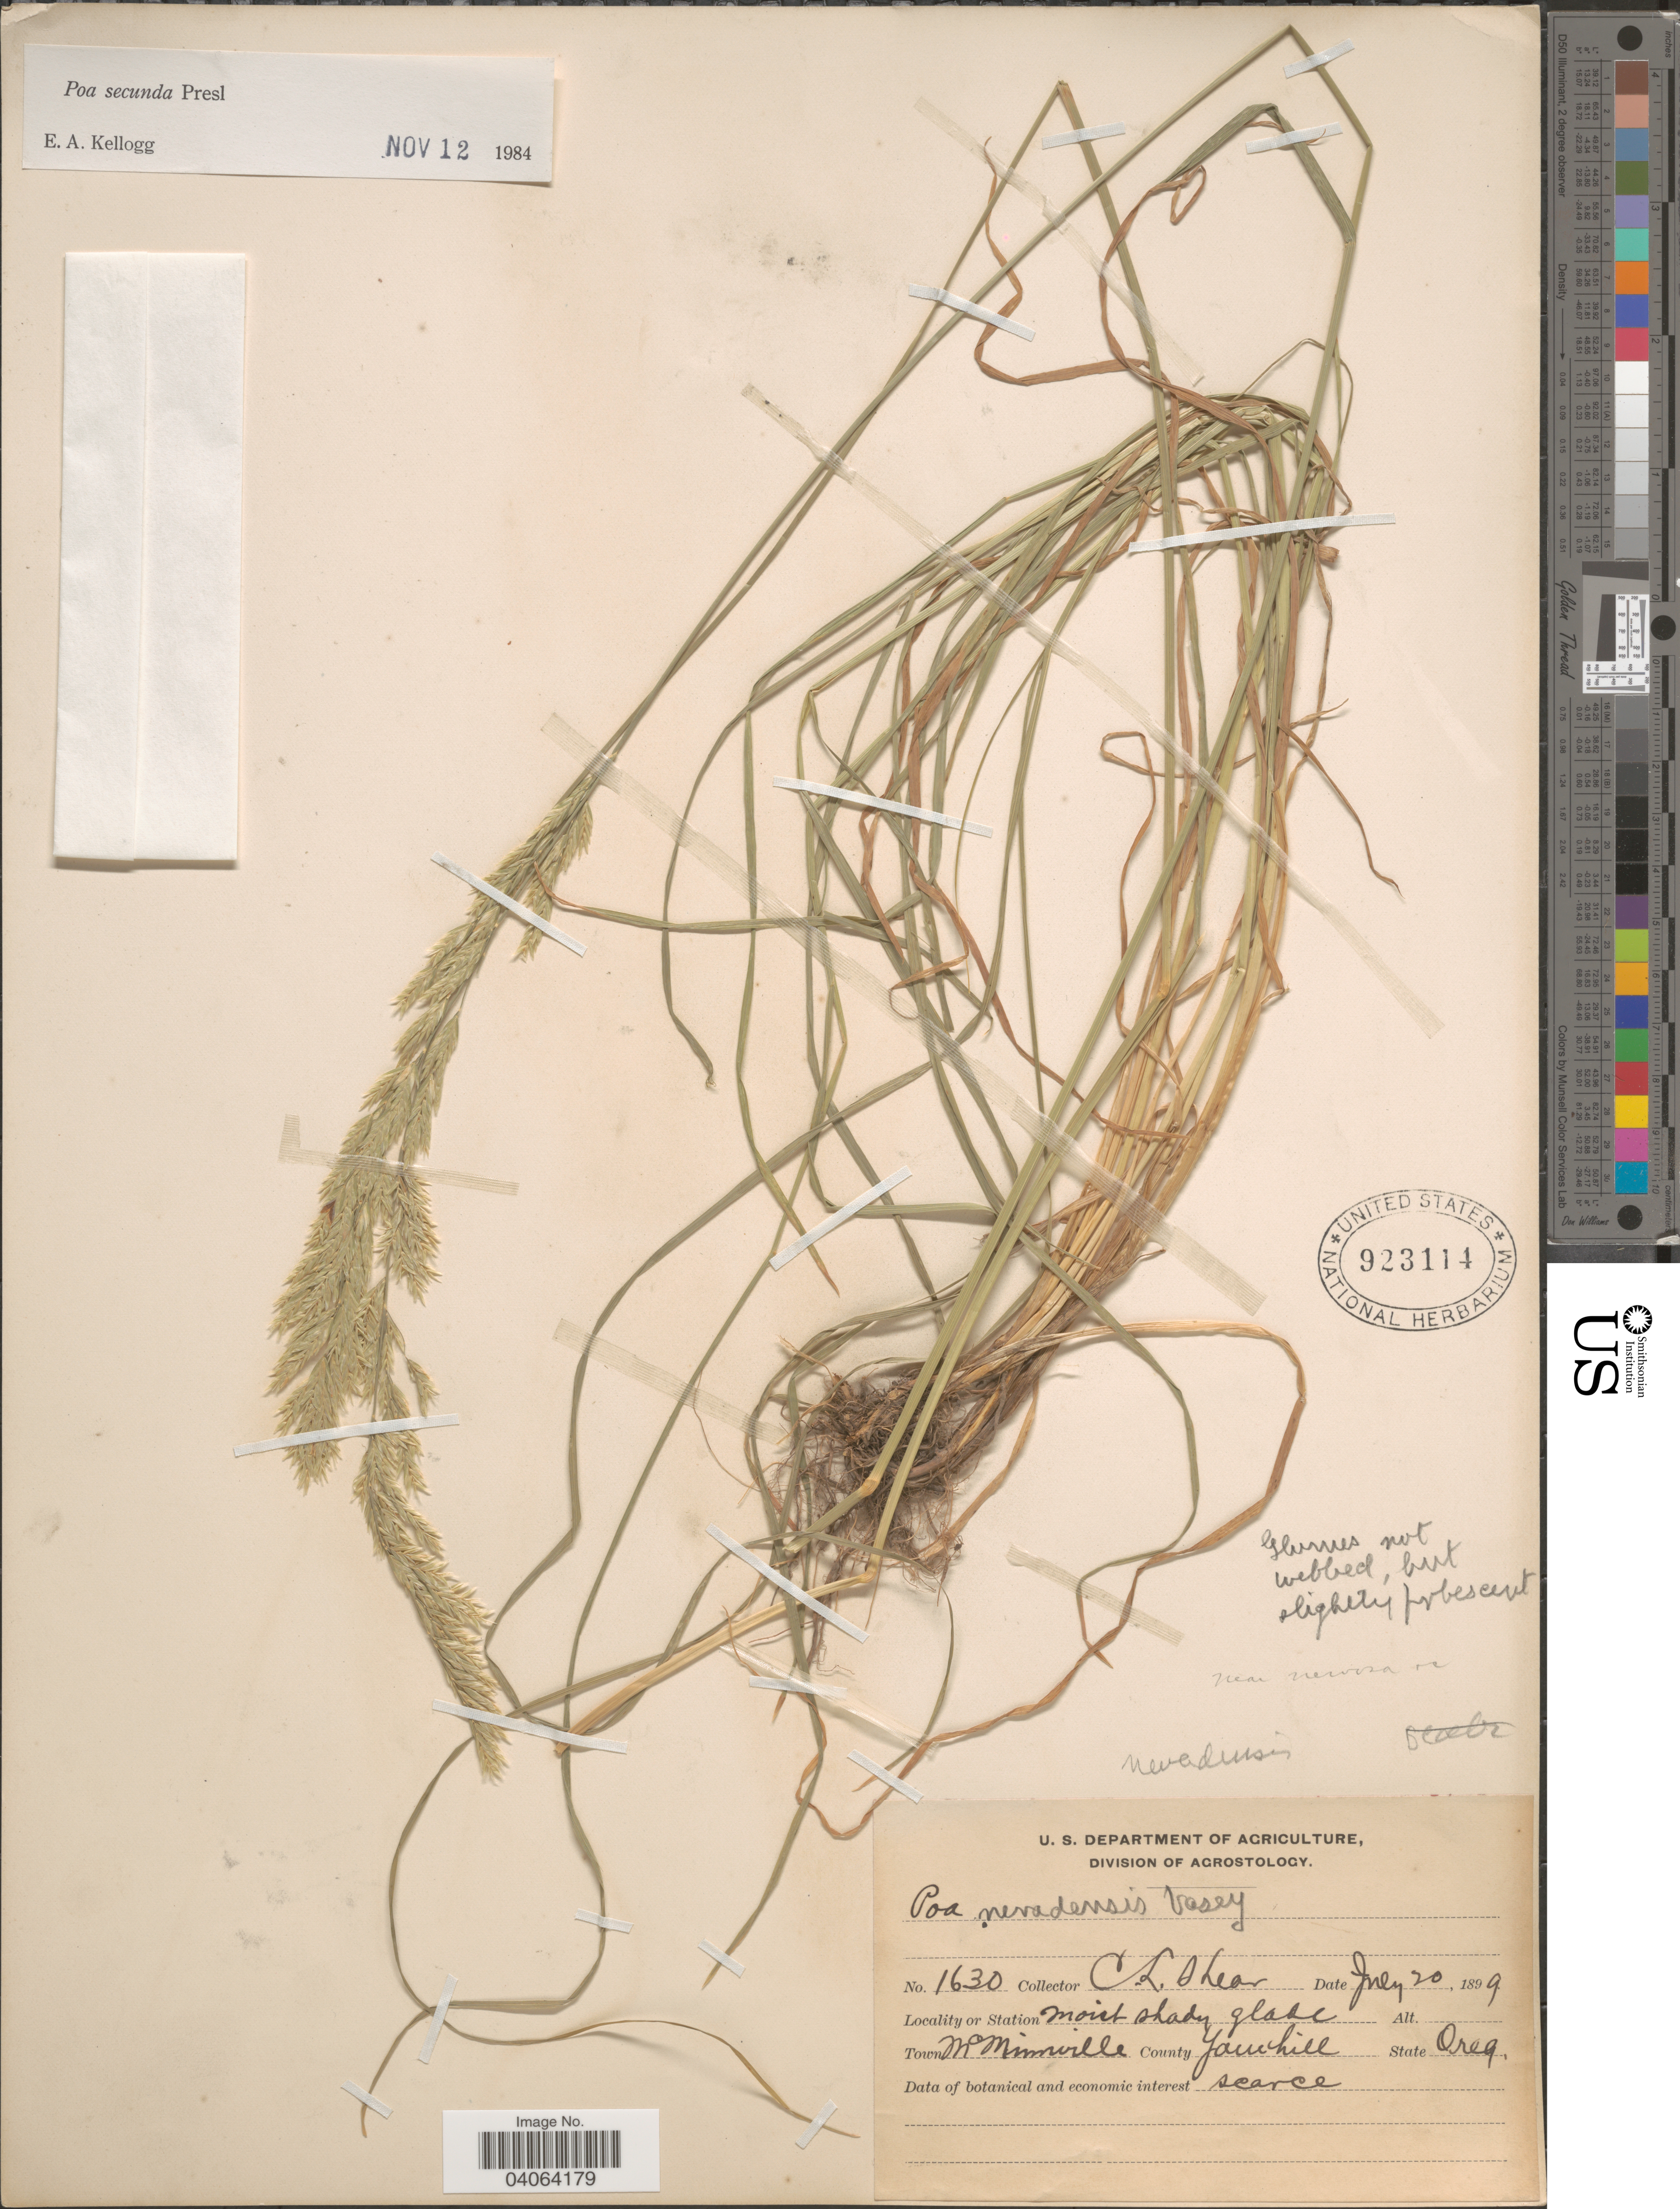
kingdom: Plantae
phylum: Tracheophyta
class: Liliopsida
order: Poales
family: Poaceae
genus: Poa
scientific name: Poa secunda subsp. juncifolia var. nevadensis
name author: (Vasey ex Scribn.) Soreng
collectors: C. L. Shear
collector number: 1630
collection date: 1899-07-20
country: United States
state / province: Oregon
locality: Town McMinnville. County Yamhill.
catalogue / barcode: US 923114